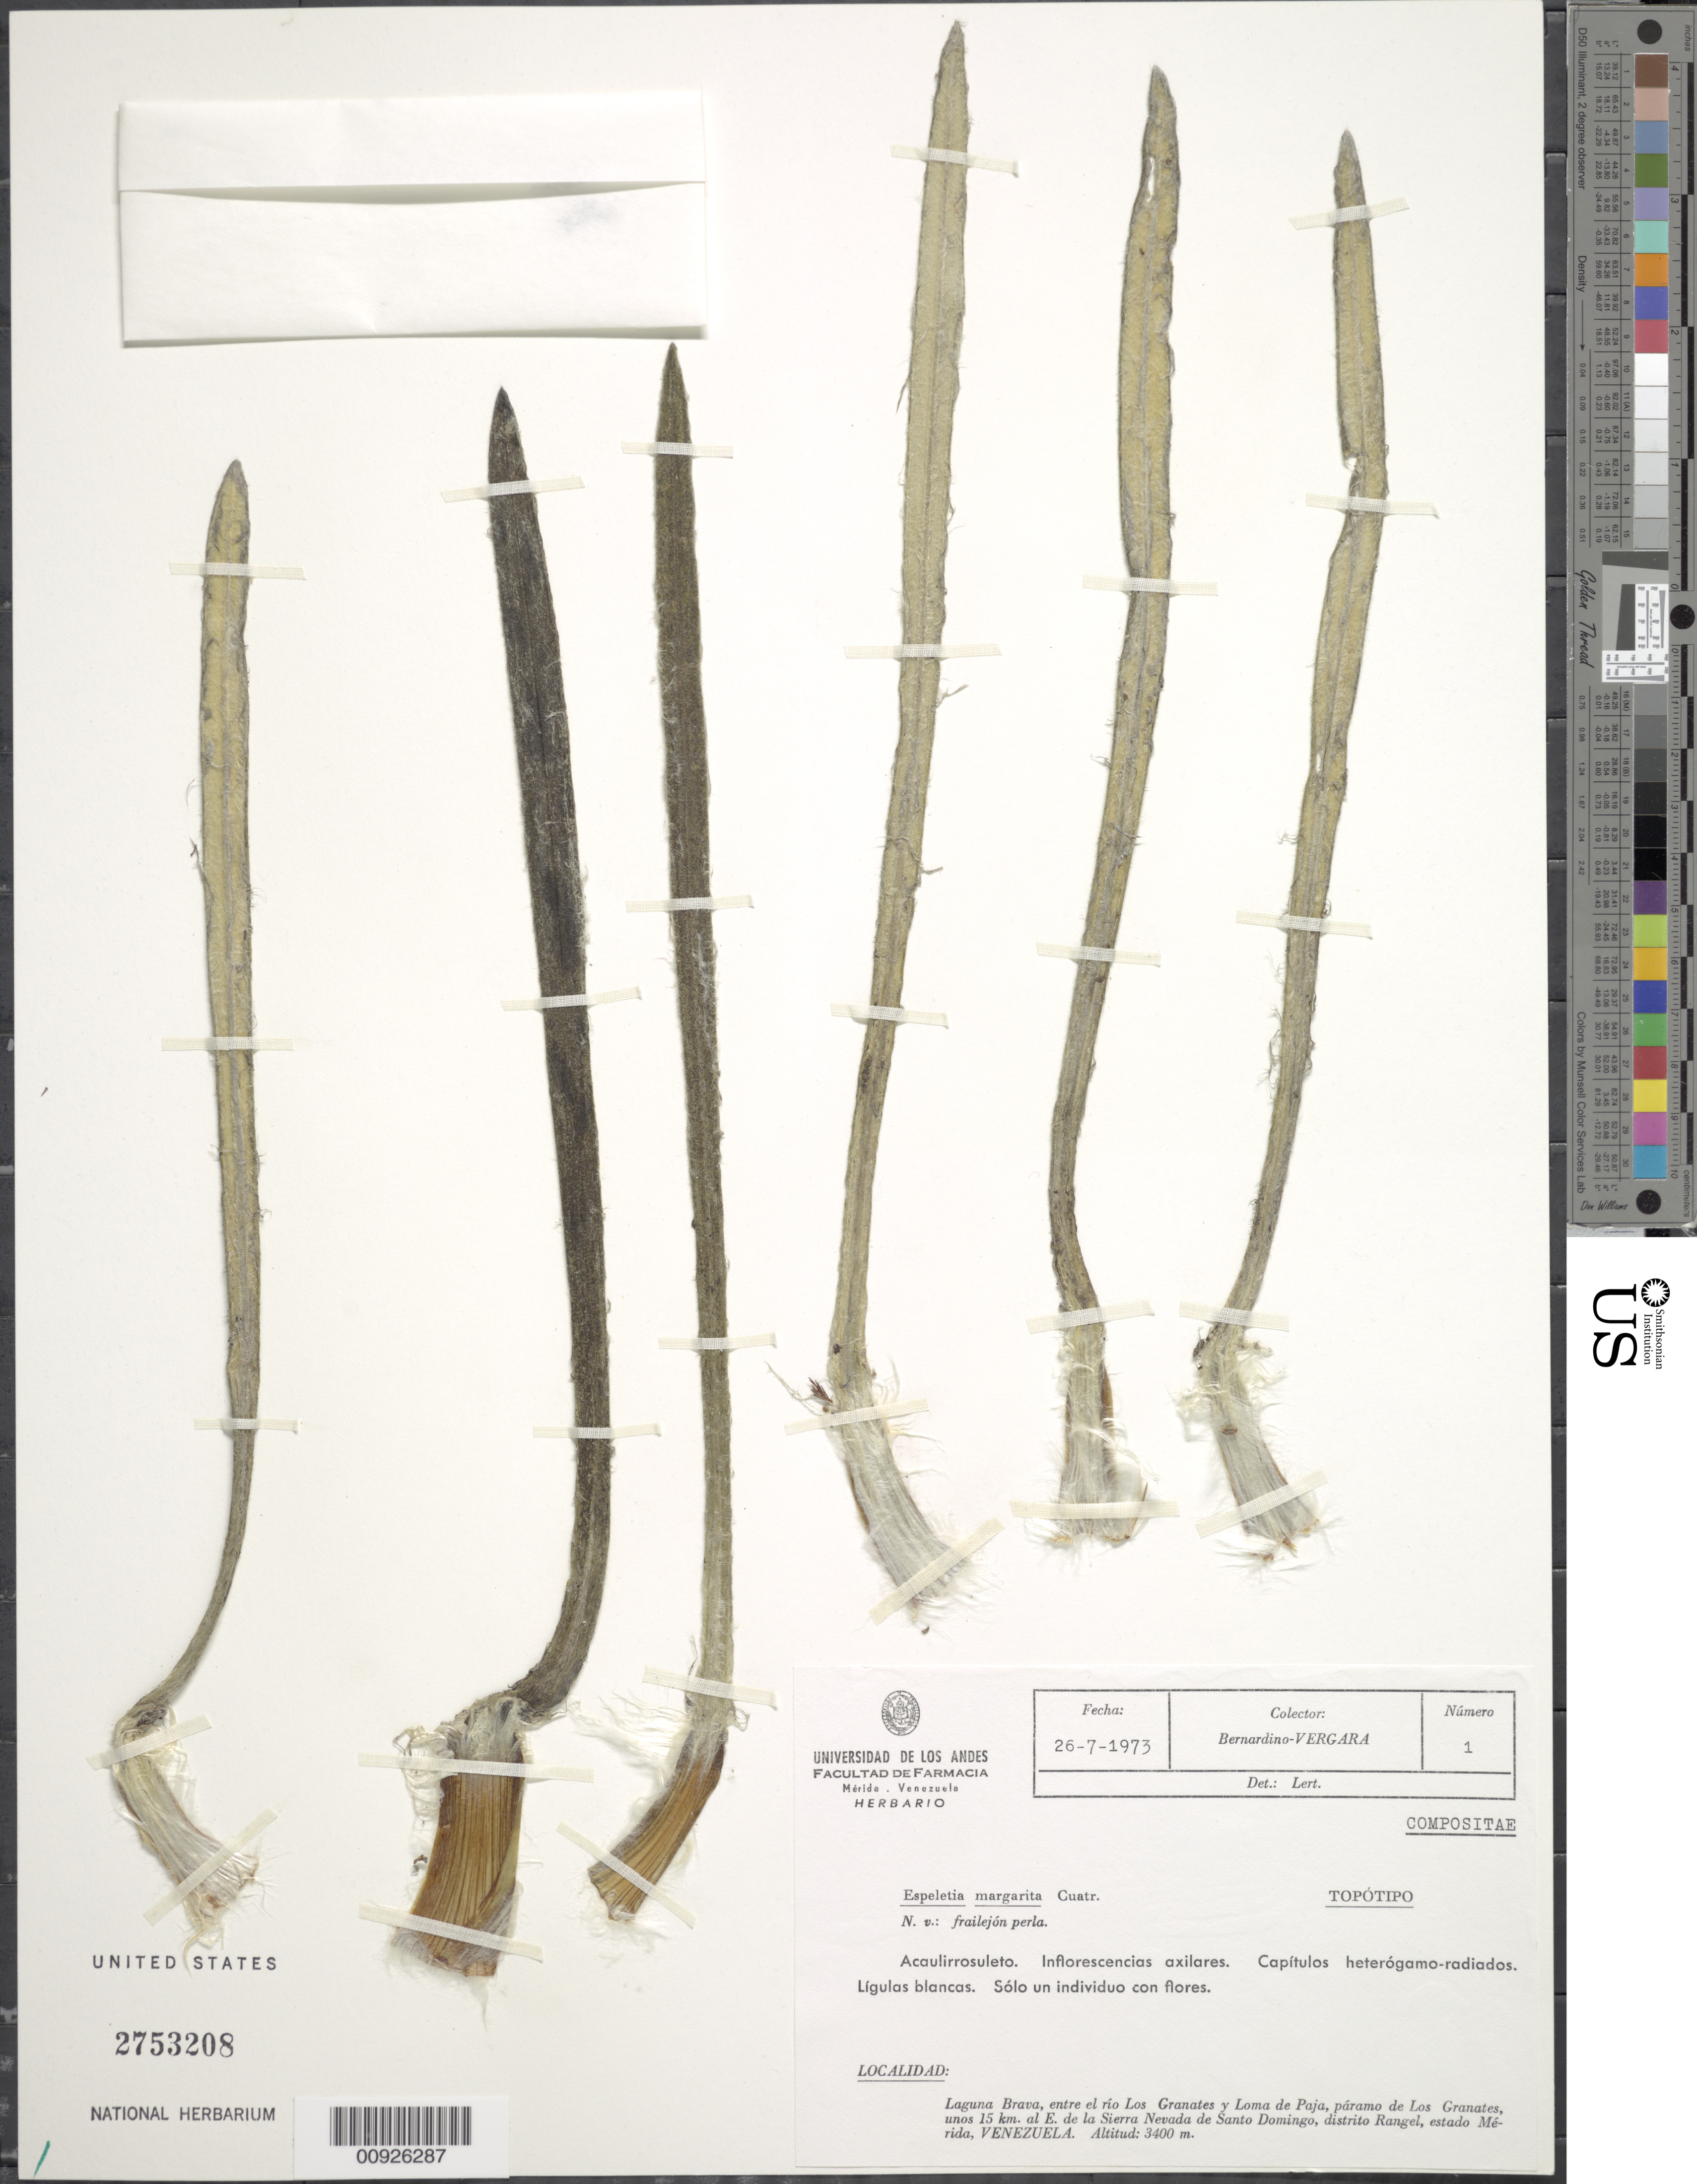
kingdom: Plantae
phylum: Tracheophyta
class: Magnoliopsida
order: Asterales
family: Asteraceae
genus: Ruilopezia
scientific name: Ruilopezia margarita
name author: (Cuatrec.) Cuatrec.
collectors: B. Vergara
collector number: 1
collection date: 1973-07-26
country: Venezuela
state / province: Mérida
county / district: Rangel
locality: P. de los Granates. Laguna Brava, entre el río Los Granates y Loma de Paja, unos 15 km al E. de la Sierra Nevada de Santo Domingo.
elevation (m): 3400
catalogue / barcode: US 2753208